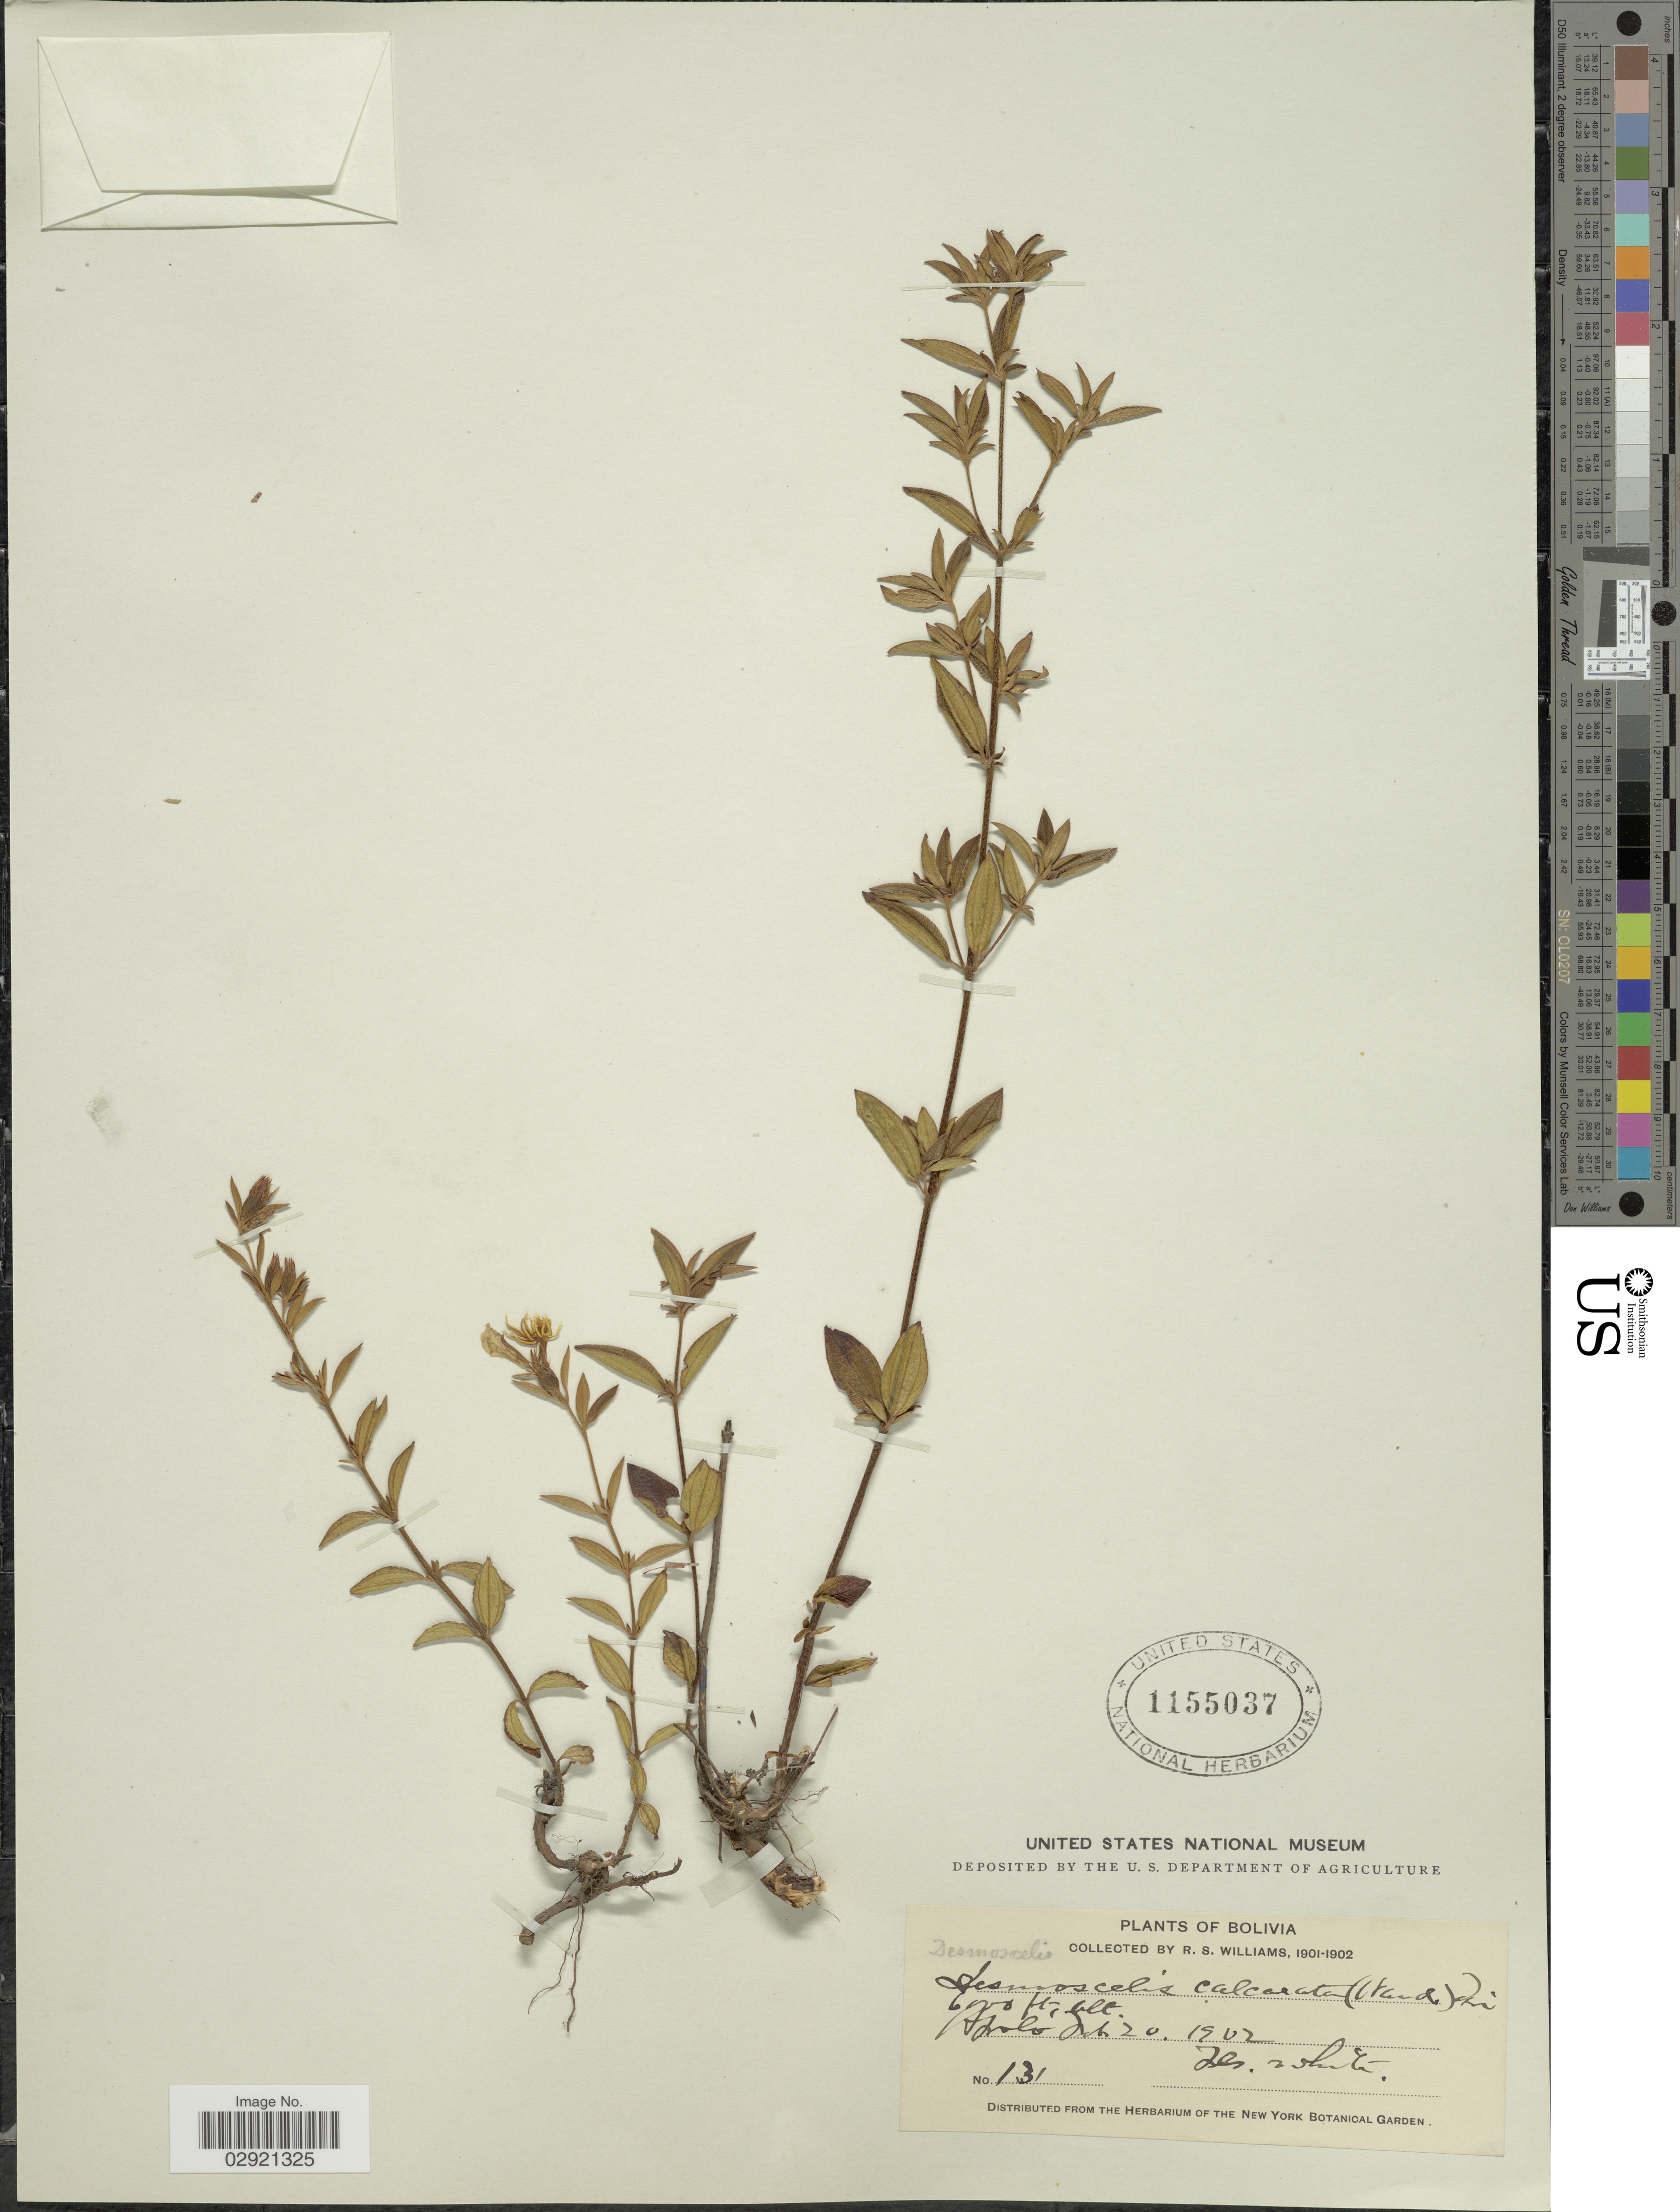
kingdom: Plantae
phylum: Tracheophyta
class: Magnoliopsida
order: Myrtales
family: Melastomataceae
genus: Desmoscelis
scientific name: Desmoscelis sp.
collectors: R. S. Williams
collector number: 131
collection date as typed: Feb. 20, 1902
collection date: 1902-02-20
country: Bolivia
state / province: La Paz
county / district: Franz Tamayo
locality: Apolo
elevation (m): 1829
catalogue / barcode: US 1155037